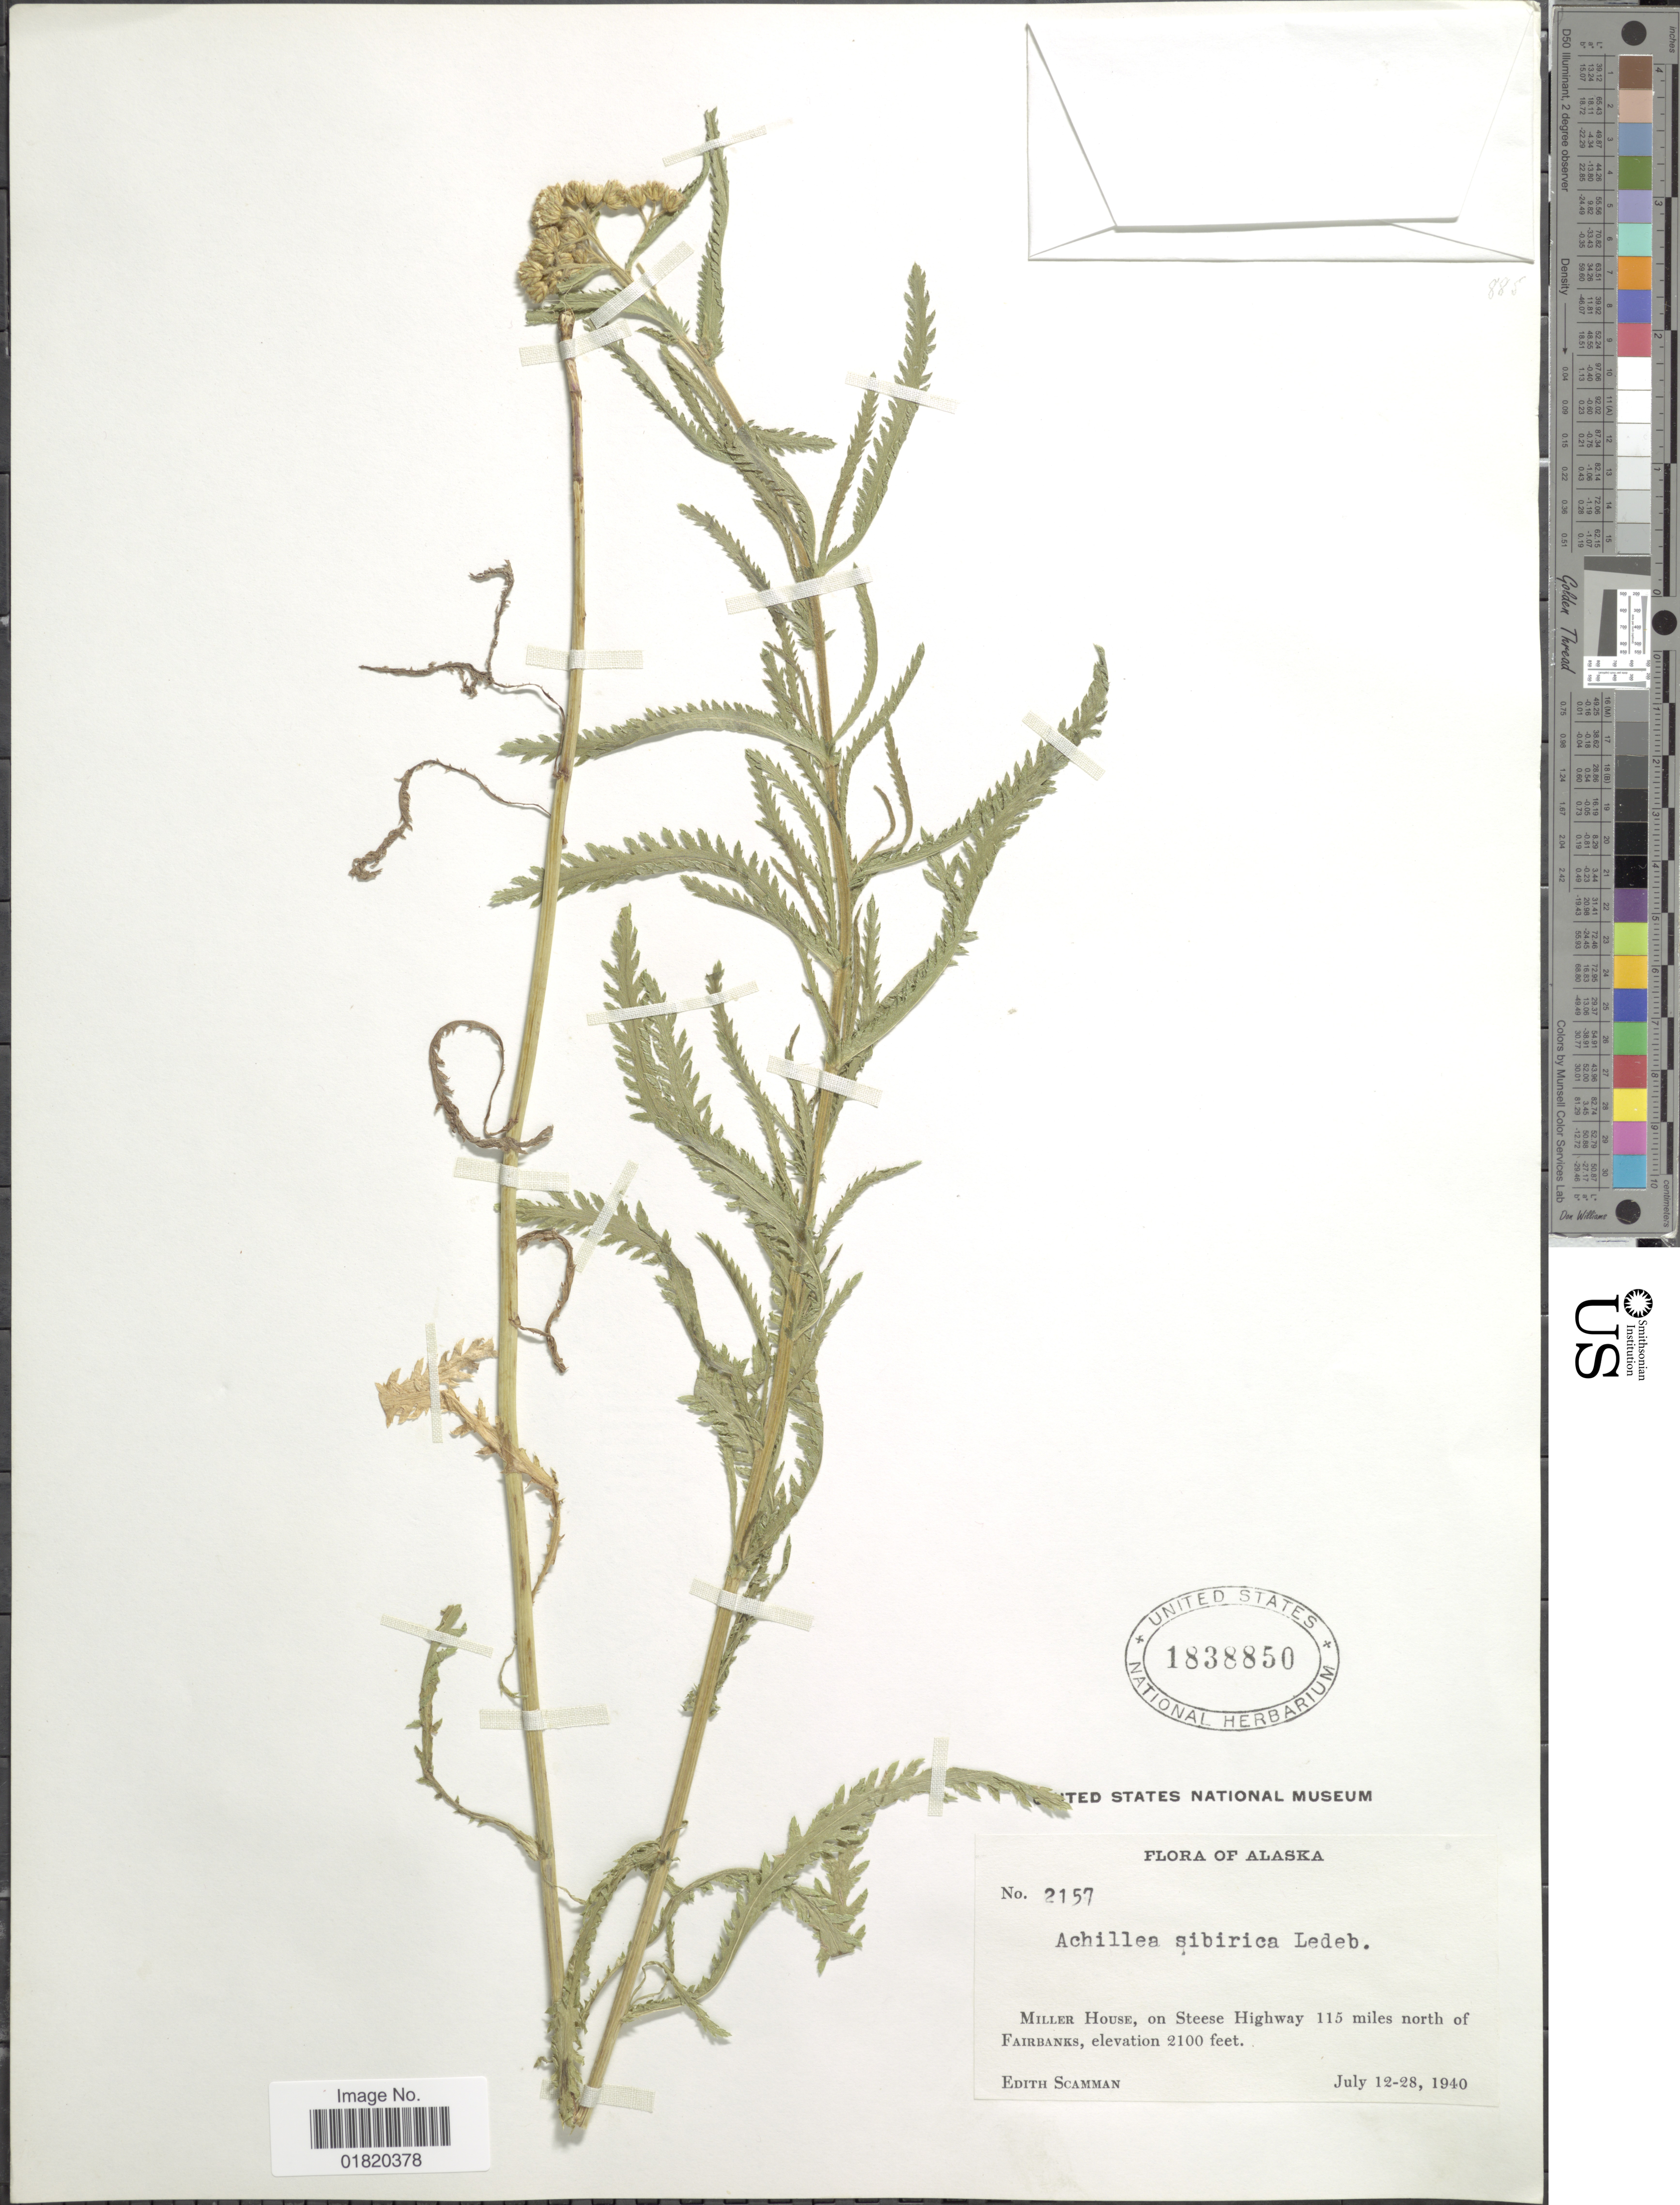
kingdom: Plantae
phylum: Tracheophyta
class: Magnoliopsida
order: Asterales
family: Asteraceae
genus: Achillea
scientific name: Achillea sibirica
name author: Ledeb.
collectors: E. Scamman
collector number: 2157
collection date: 1940-07-12/1940-07-28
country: United States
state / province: Alaska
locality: Miller House, on Steese Highway 115 miles north of Fairbanks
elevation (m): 640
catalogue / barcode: US 1838850